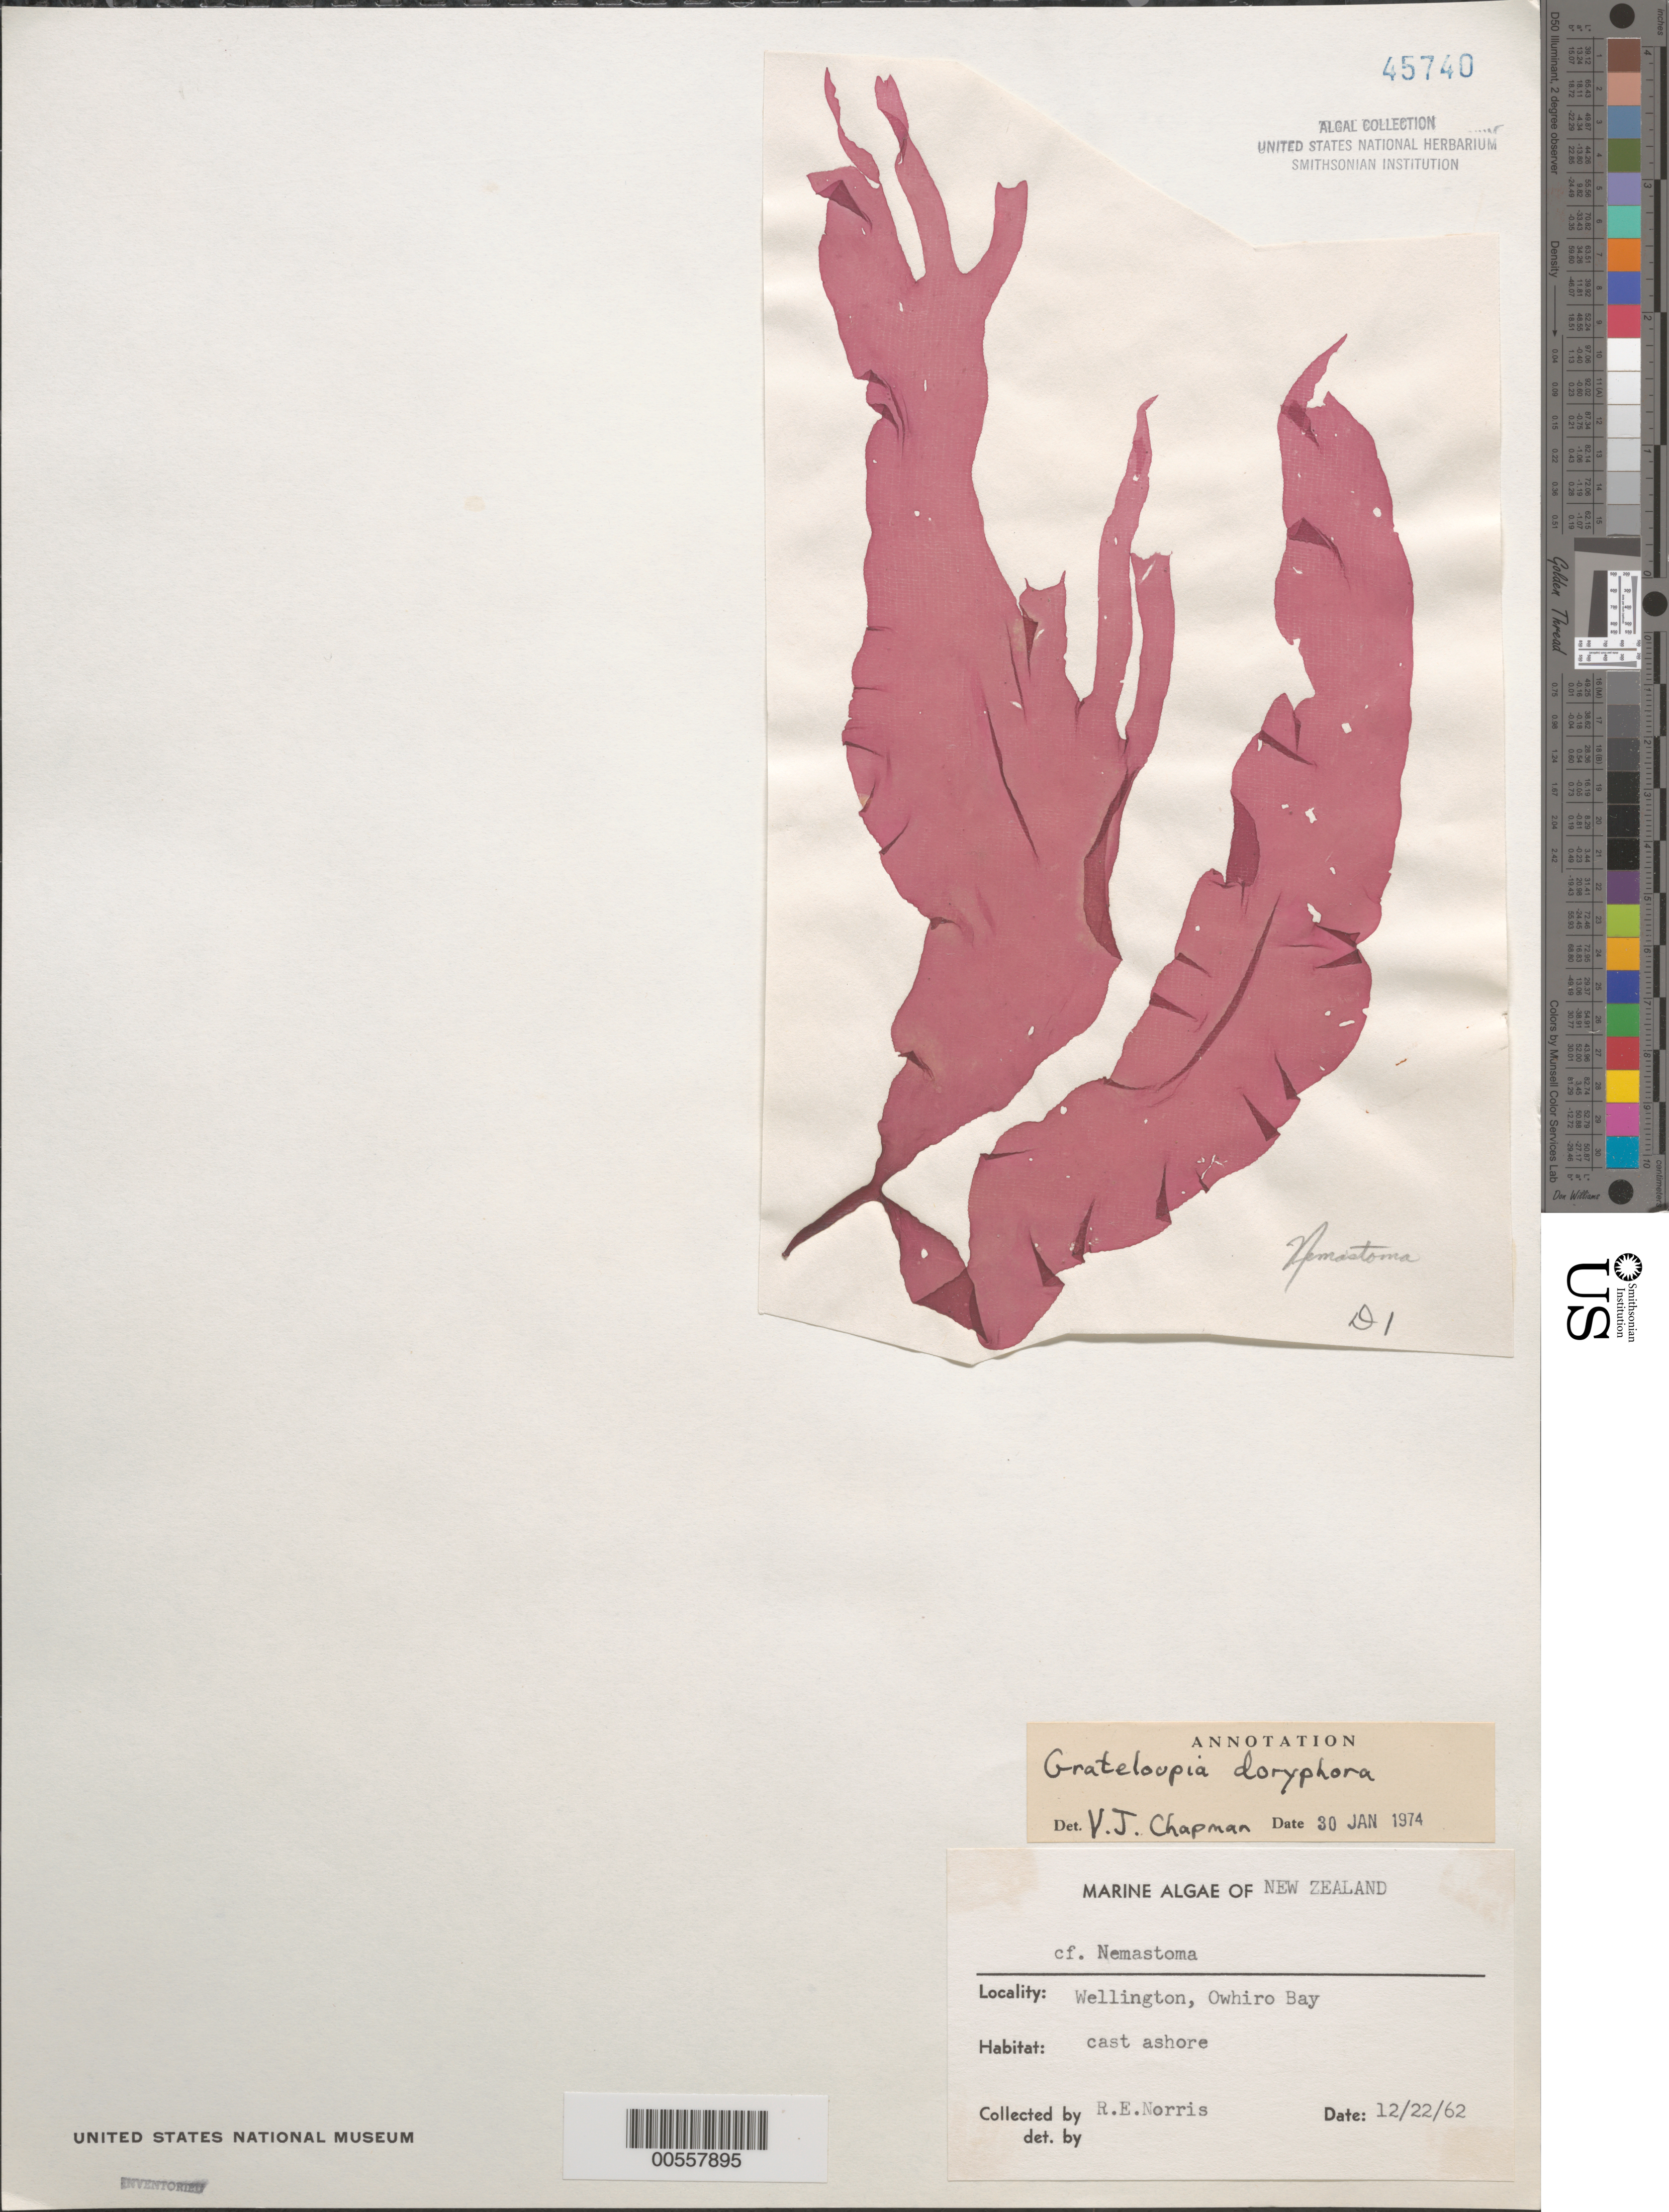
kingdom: Plantae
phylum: Rhodophyta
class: Florideophyceae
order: Halymeniales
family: Halymeniaceae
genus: Grateloupia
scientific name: Grateloupia doryphora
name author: (Mont.) Howe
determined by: Chapman, V. J.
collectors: R. E. Norris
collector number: D1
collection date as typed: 22 Dec 1962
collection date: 1962-12-22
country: New Zealand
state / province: Wellington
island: North Island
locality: Wellington, Owhiro Bay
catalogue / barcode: US 45740